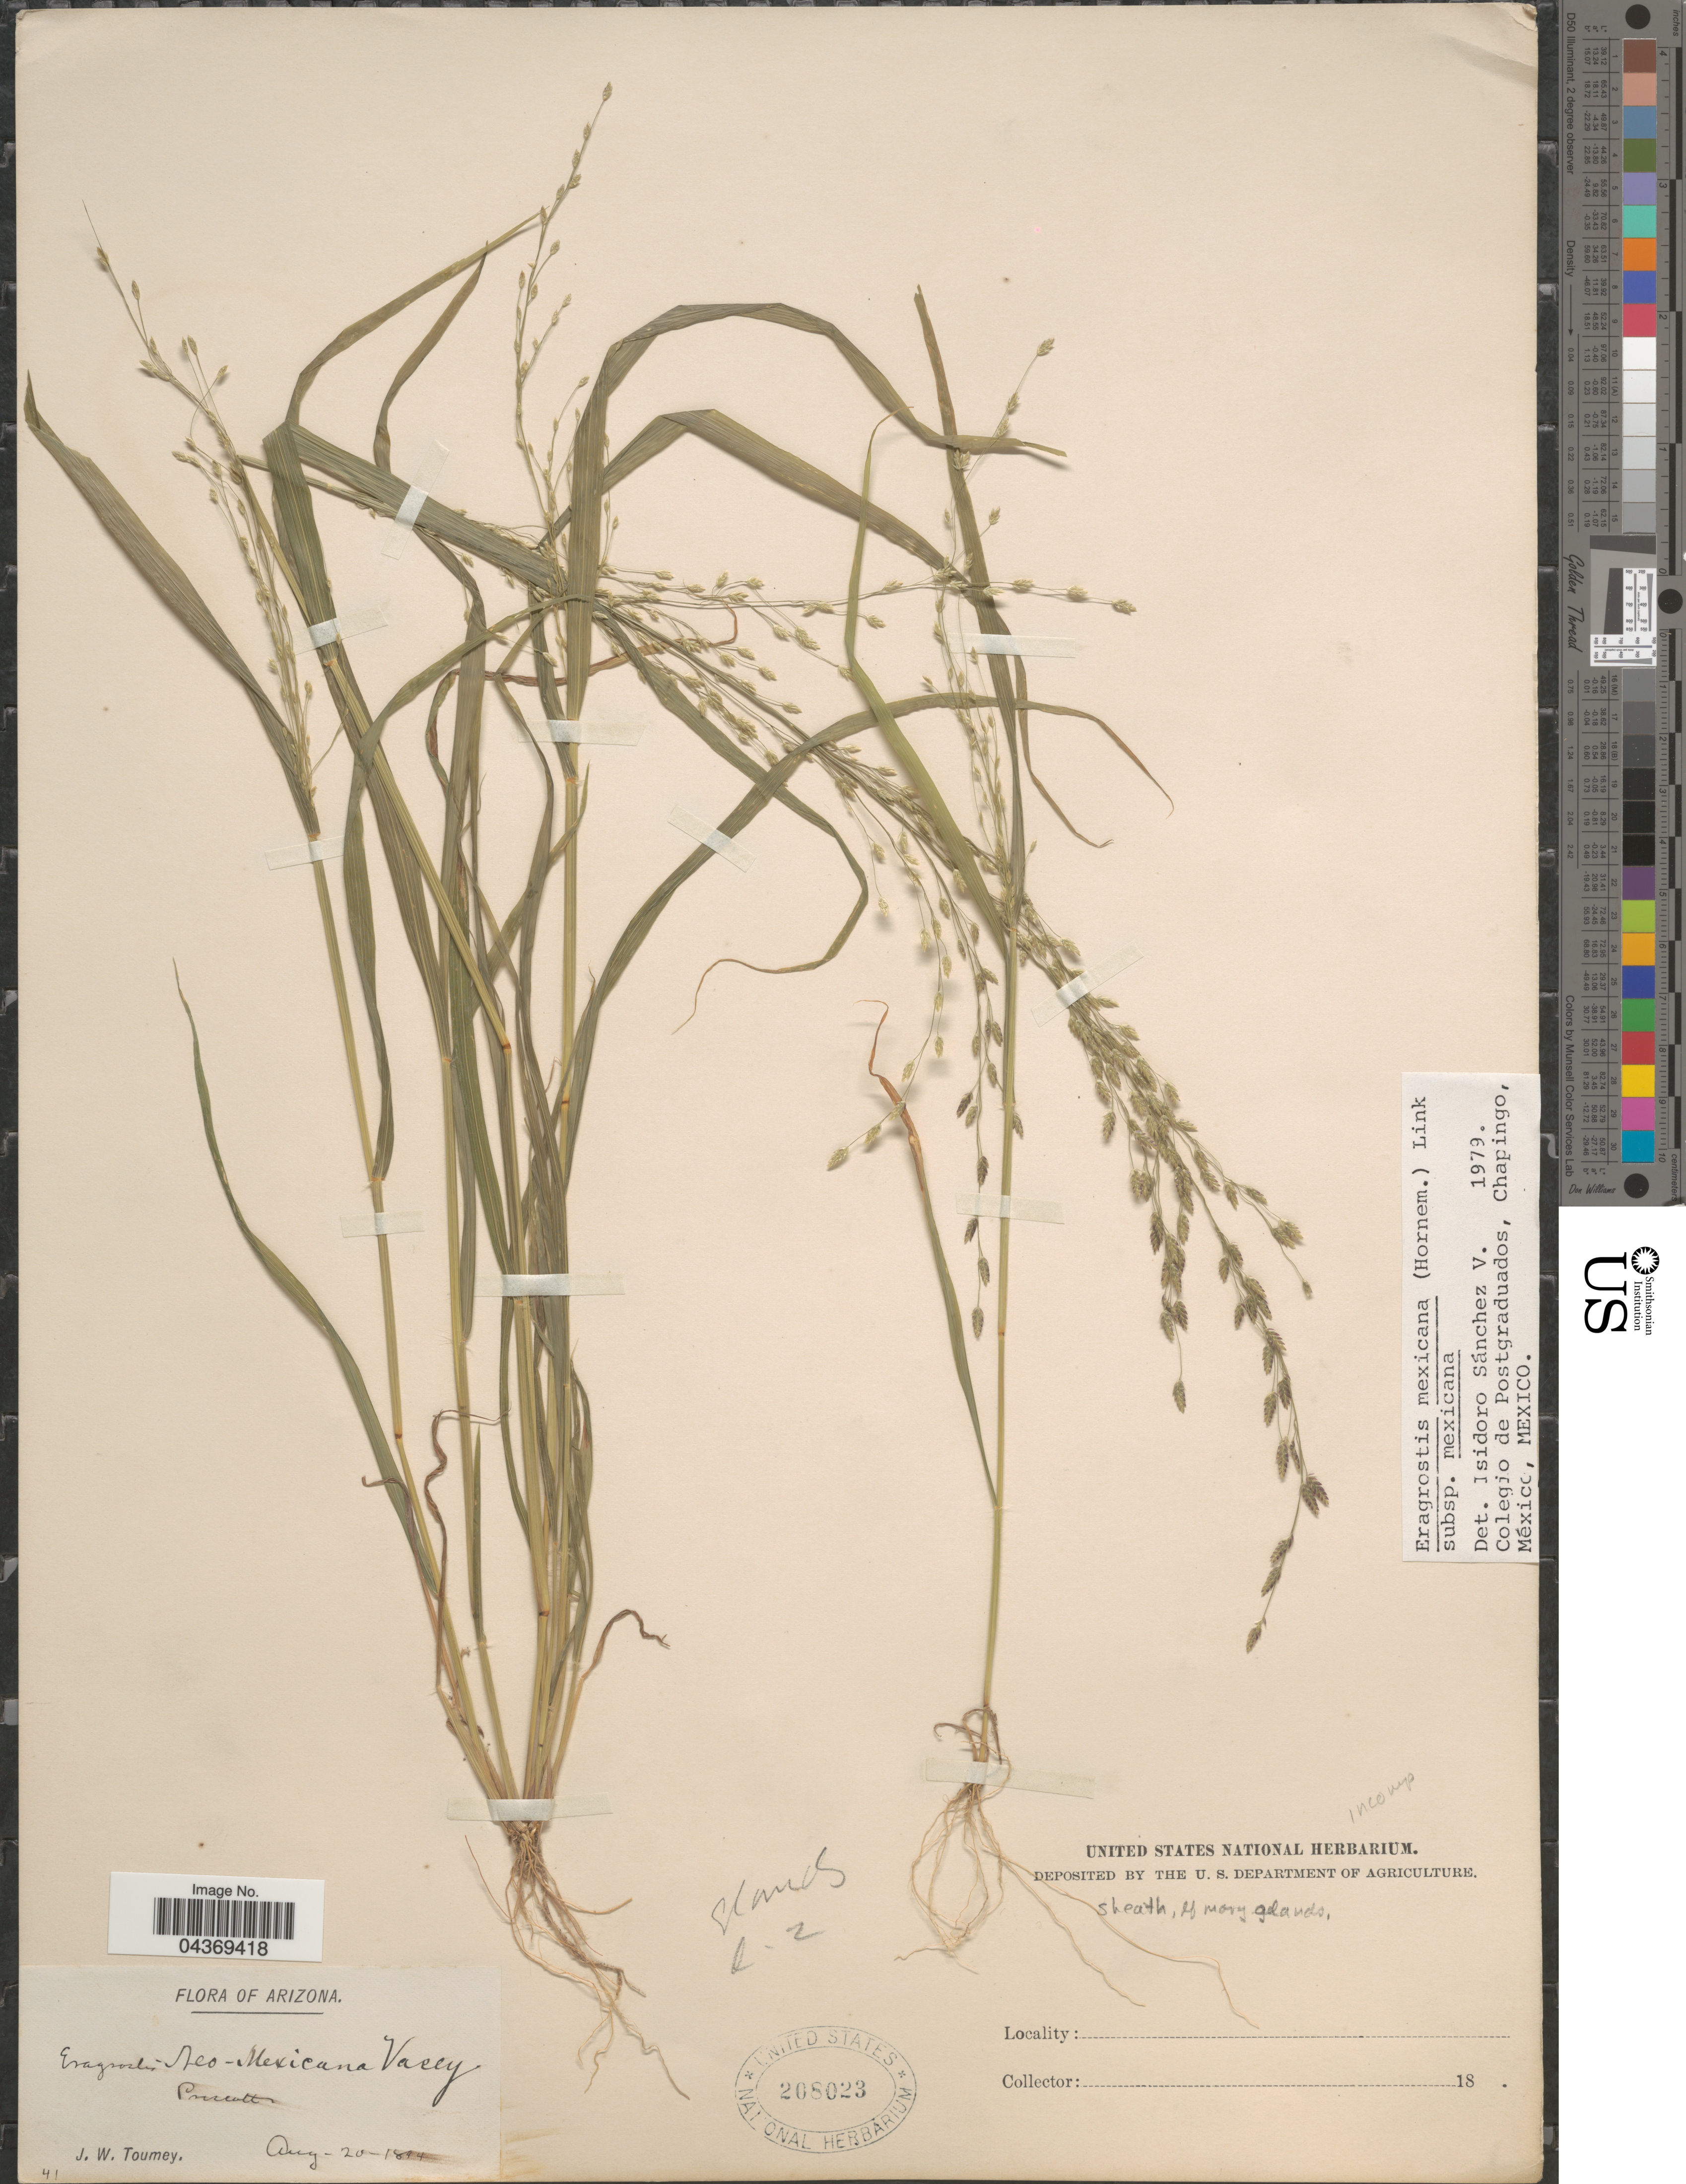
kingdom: Plantae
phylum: Tracheophyta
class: Liliopsida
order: Poales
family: Poaceae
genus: Eragrostis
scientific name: Eragrostis mexicana subsp. mexicana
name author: (Hornem.) Link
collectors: J. W. Toumey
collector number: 41?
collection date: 1894-08-20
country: United States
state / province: Arizona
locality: Prescott.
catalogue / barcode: US 208023